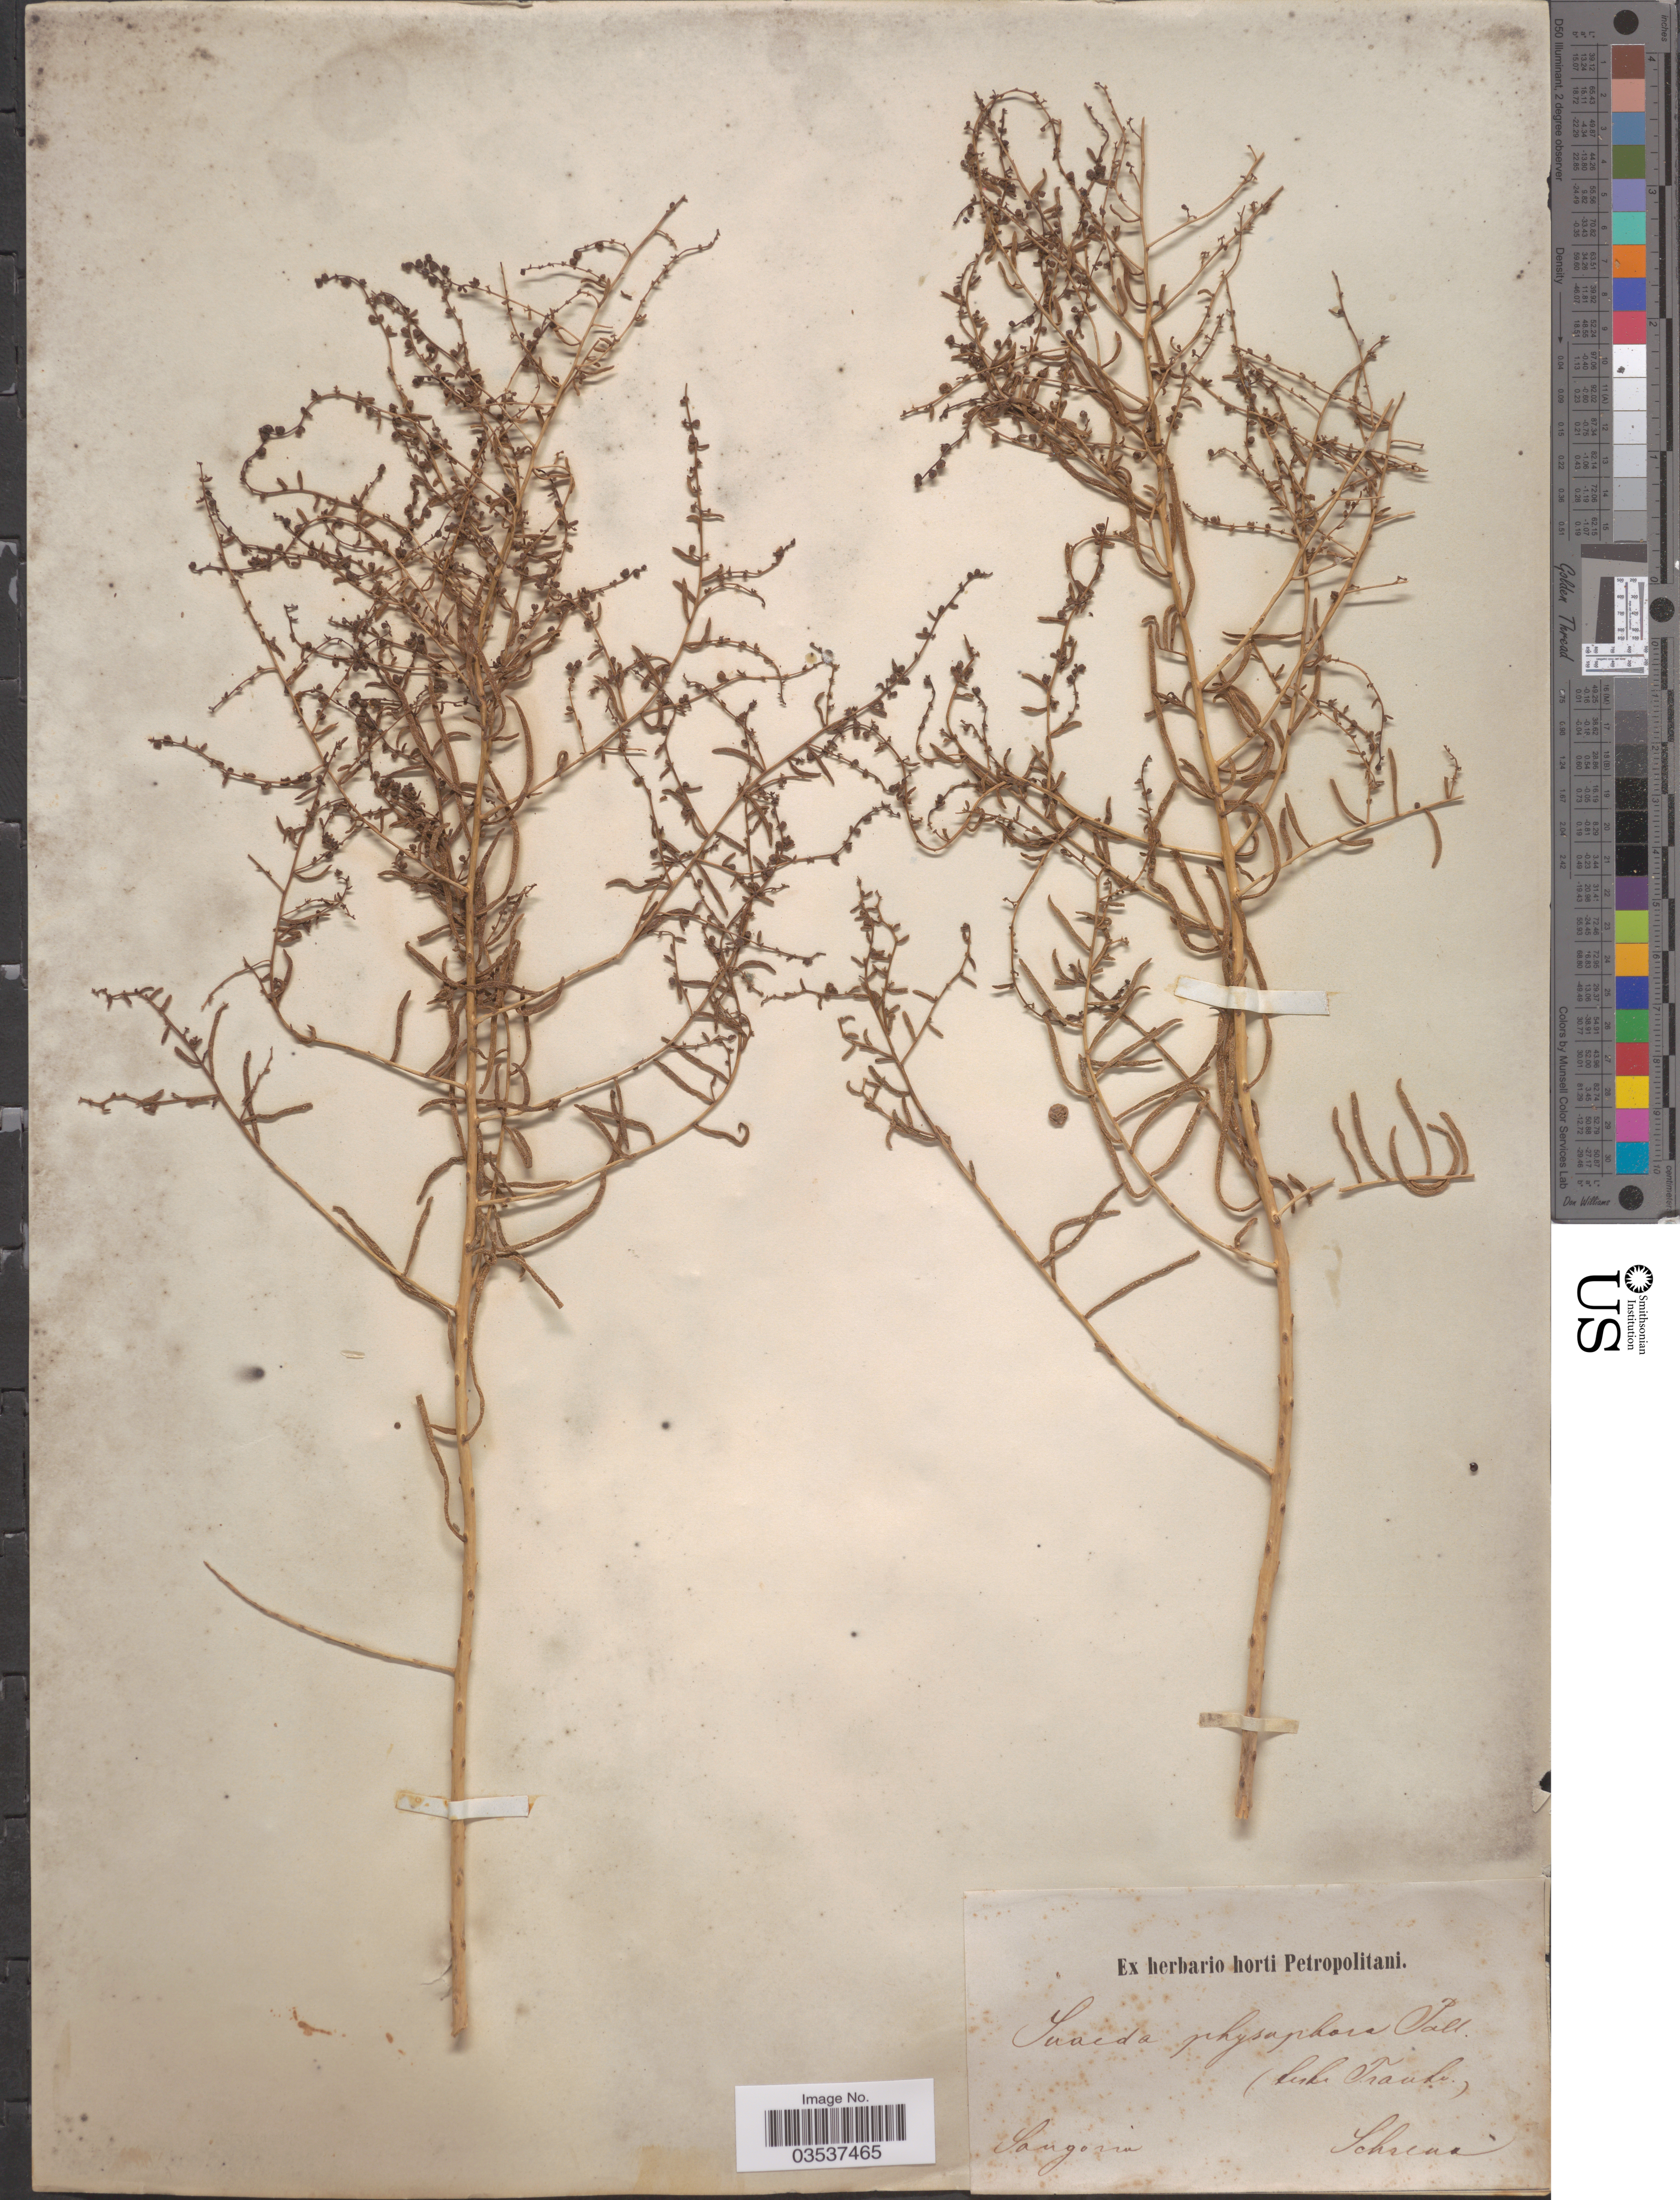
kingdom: Plantae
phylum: Tracheophyta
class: Magnoliopsida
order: Caryophyllales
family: Amaranthaceae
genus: Suaeda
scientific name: Suaeda physophora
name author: Pall.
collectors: A.G. Schrenk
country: Kazakhstan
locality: Songaria.